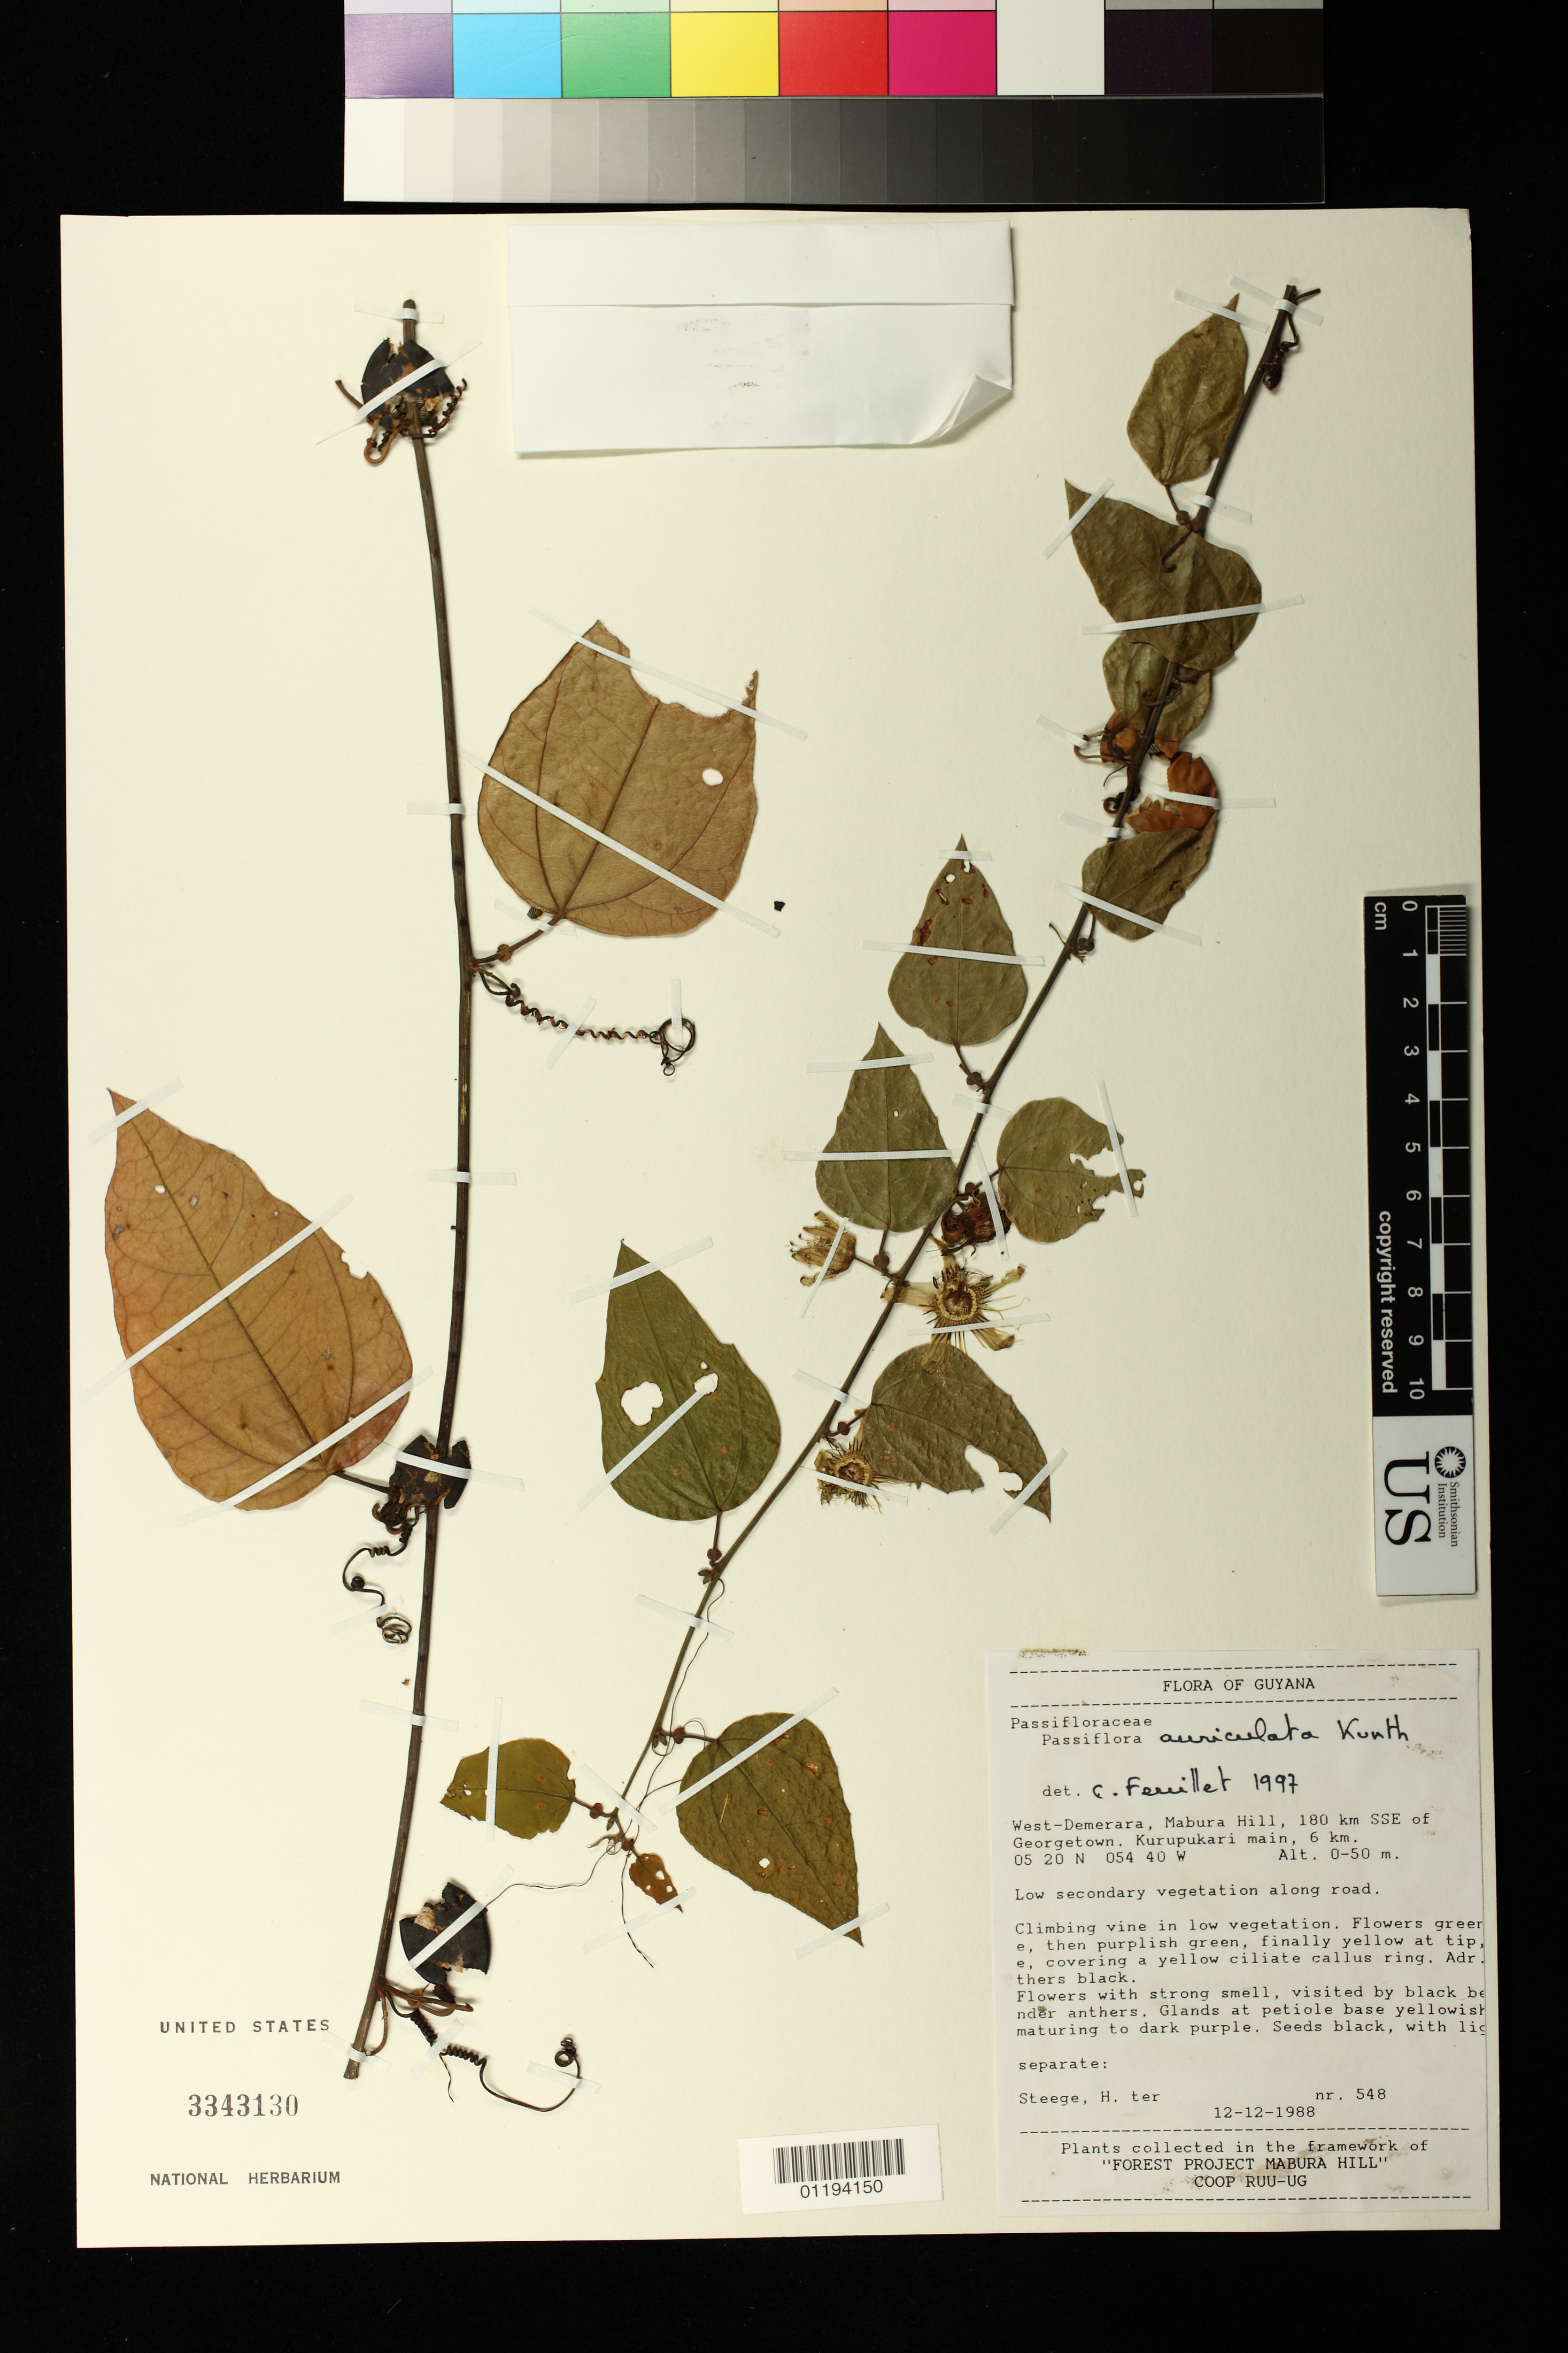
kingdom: Plantae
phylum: Tracheophyta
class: Magnoliopsida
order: Malpighiales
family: Passifloraceae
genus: Passiflora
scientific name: Passiflora auriculata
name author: Kunth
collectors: H. ter Steege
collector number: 548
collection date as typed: Dec 12 1988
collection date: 1988-12-12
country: Guyana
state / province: U. Demerara-Berbice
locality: West-Demerara, Mabura Hill, 180 km SSE of Georgetown, Kurupukari main, 6 km.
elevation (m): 0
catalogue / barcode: US 3343130